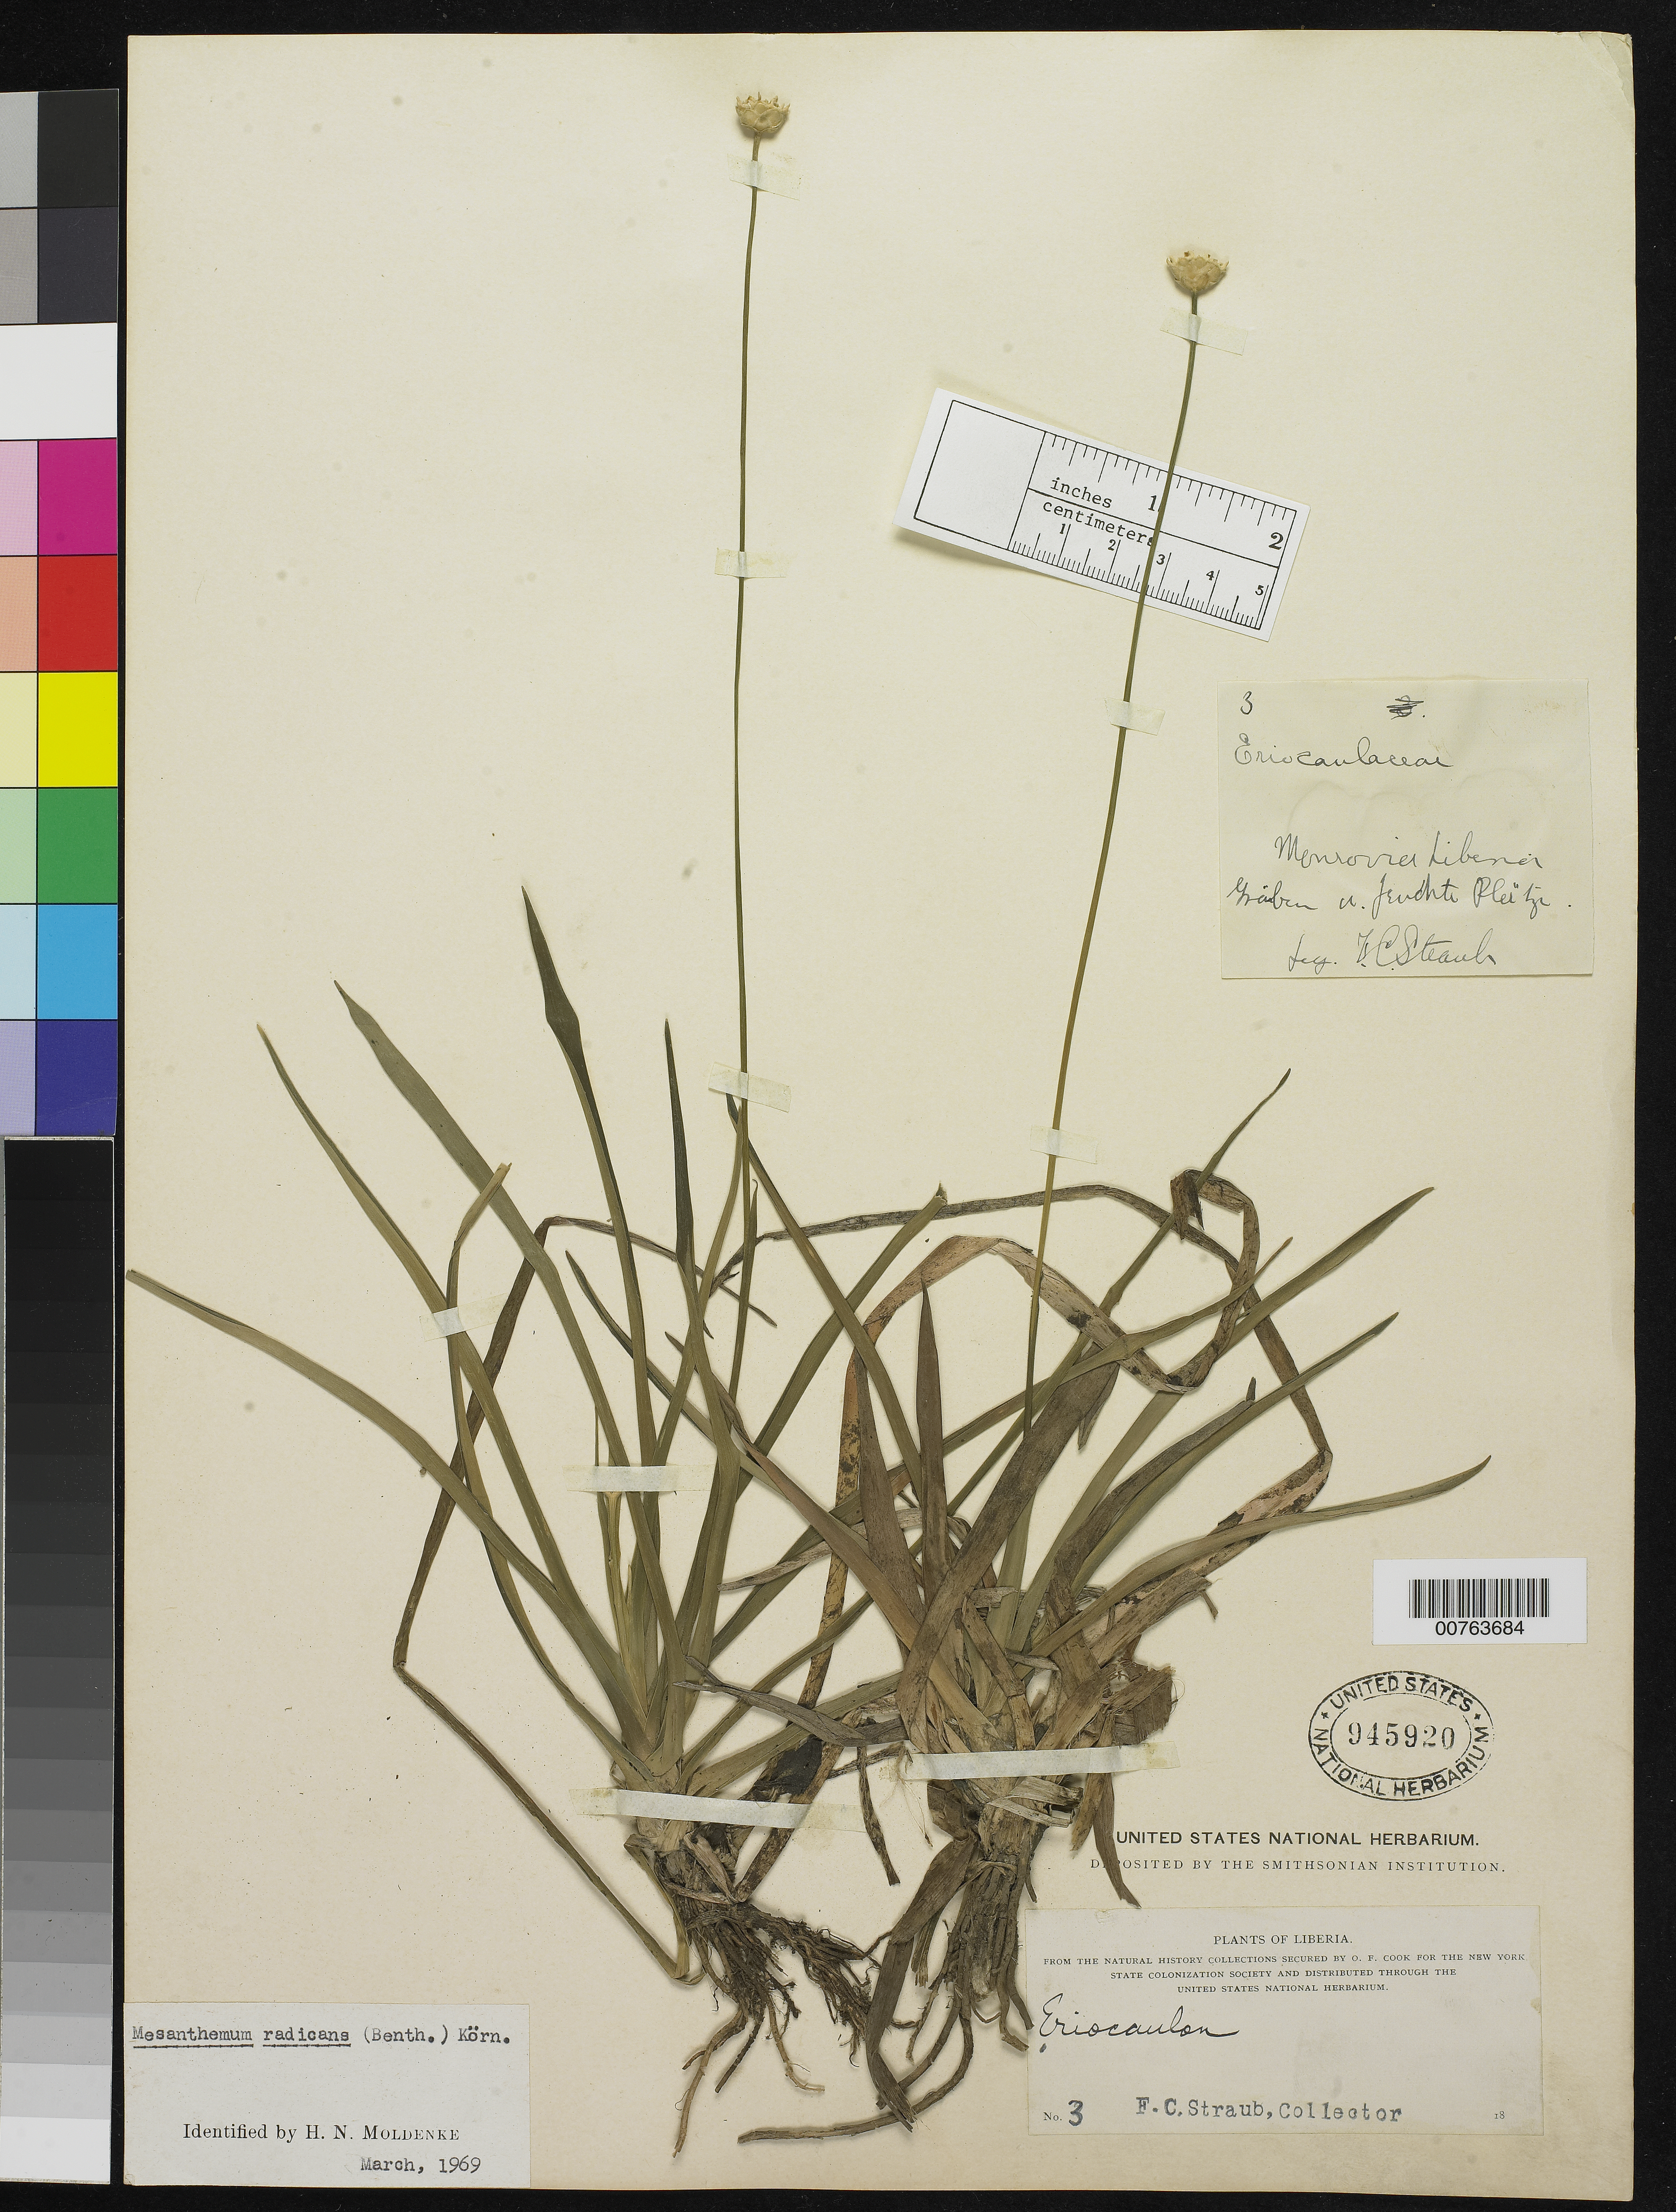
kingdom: Plantae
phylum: Tracheophyta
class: Liliopsida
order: Poales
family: Eriocaulaceae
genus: Mesanthemum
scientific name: Mesanthemum radicans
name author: (Benth.) Körn.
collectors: F. Straub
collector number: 3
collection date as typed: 18--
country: Liberia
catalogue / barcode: US 945920